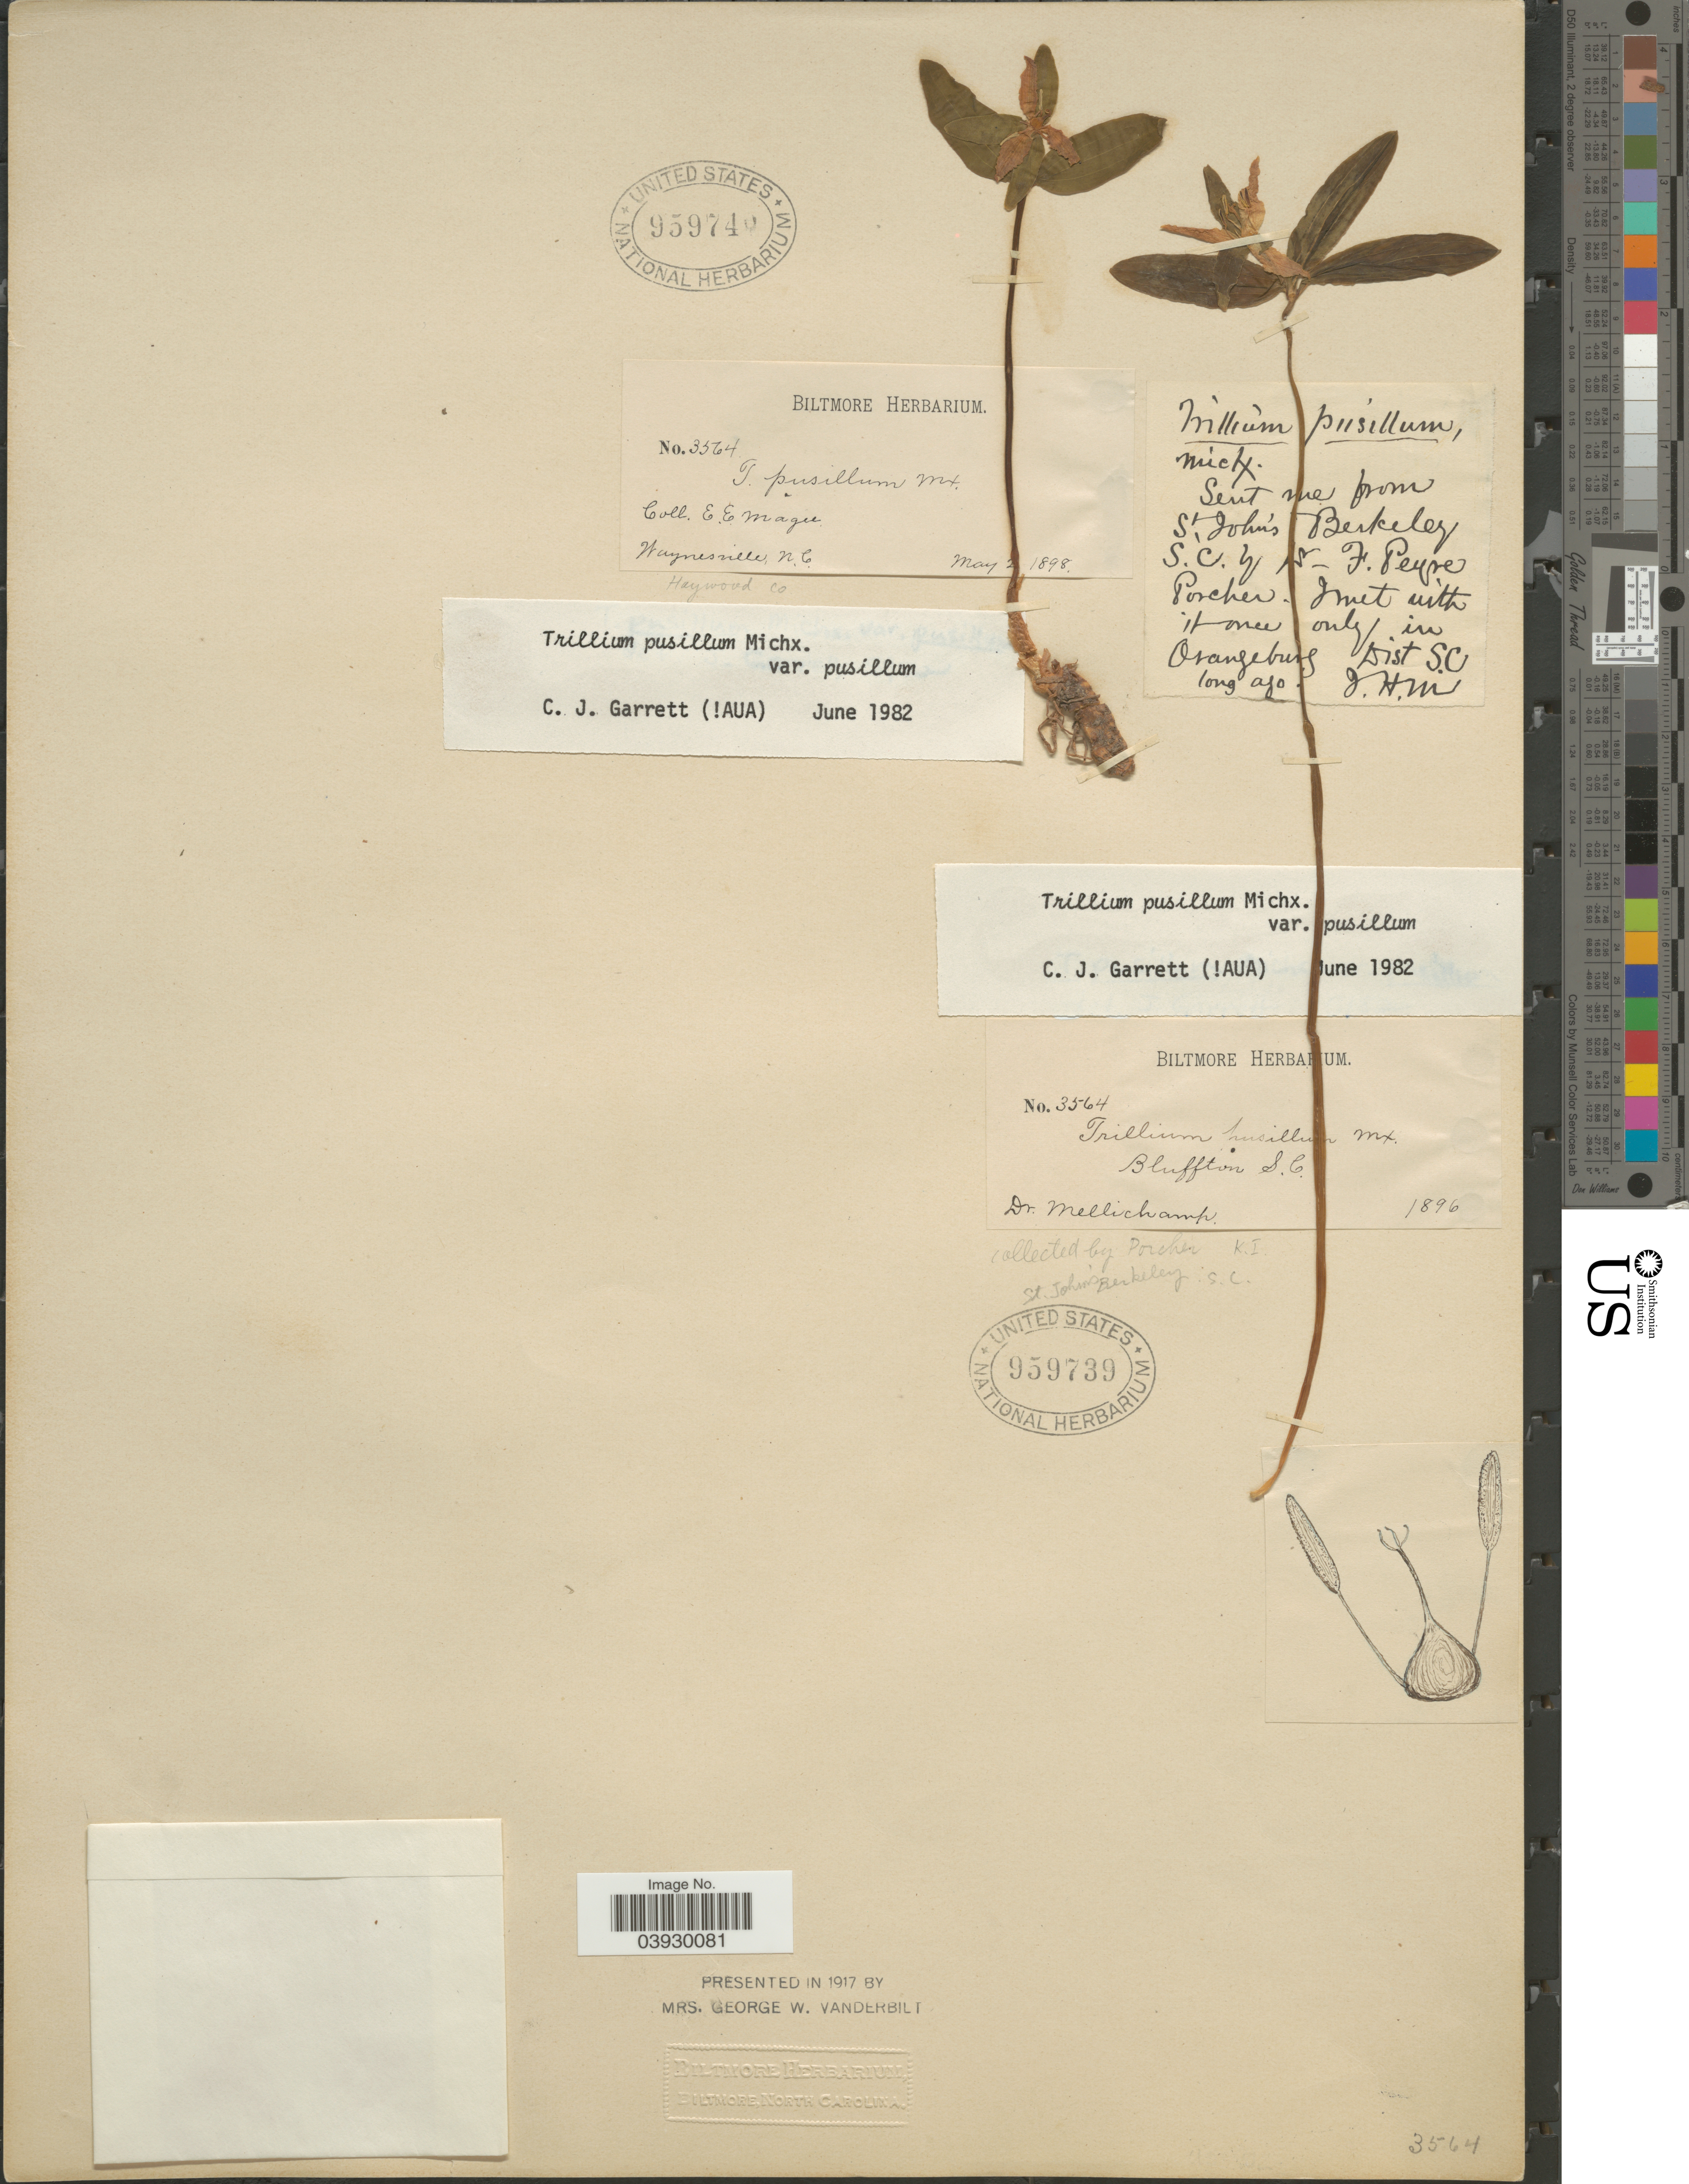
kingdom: Plantae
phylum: Tracheophyta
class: Liliopsida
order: Liliales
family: Melanthiaceae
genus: Trillium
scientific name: Trillium pusillum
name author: Michx.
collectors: E. Magee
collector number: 3564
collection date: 1898-05-02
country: United States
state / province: North Carolina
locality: Waynesville. Haywood Co.